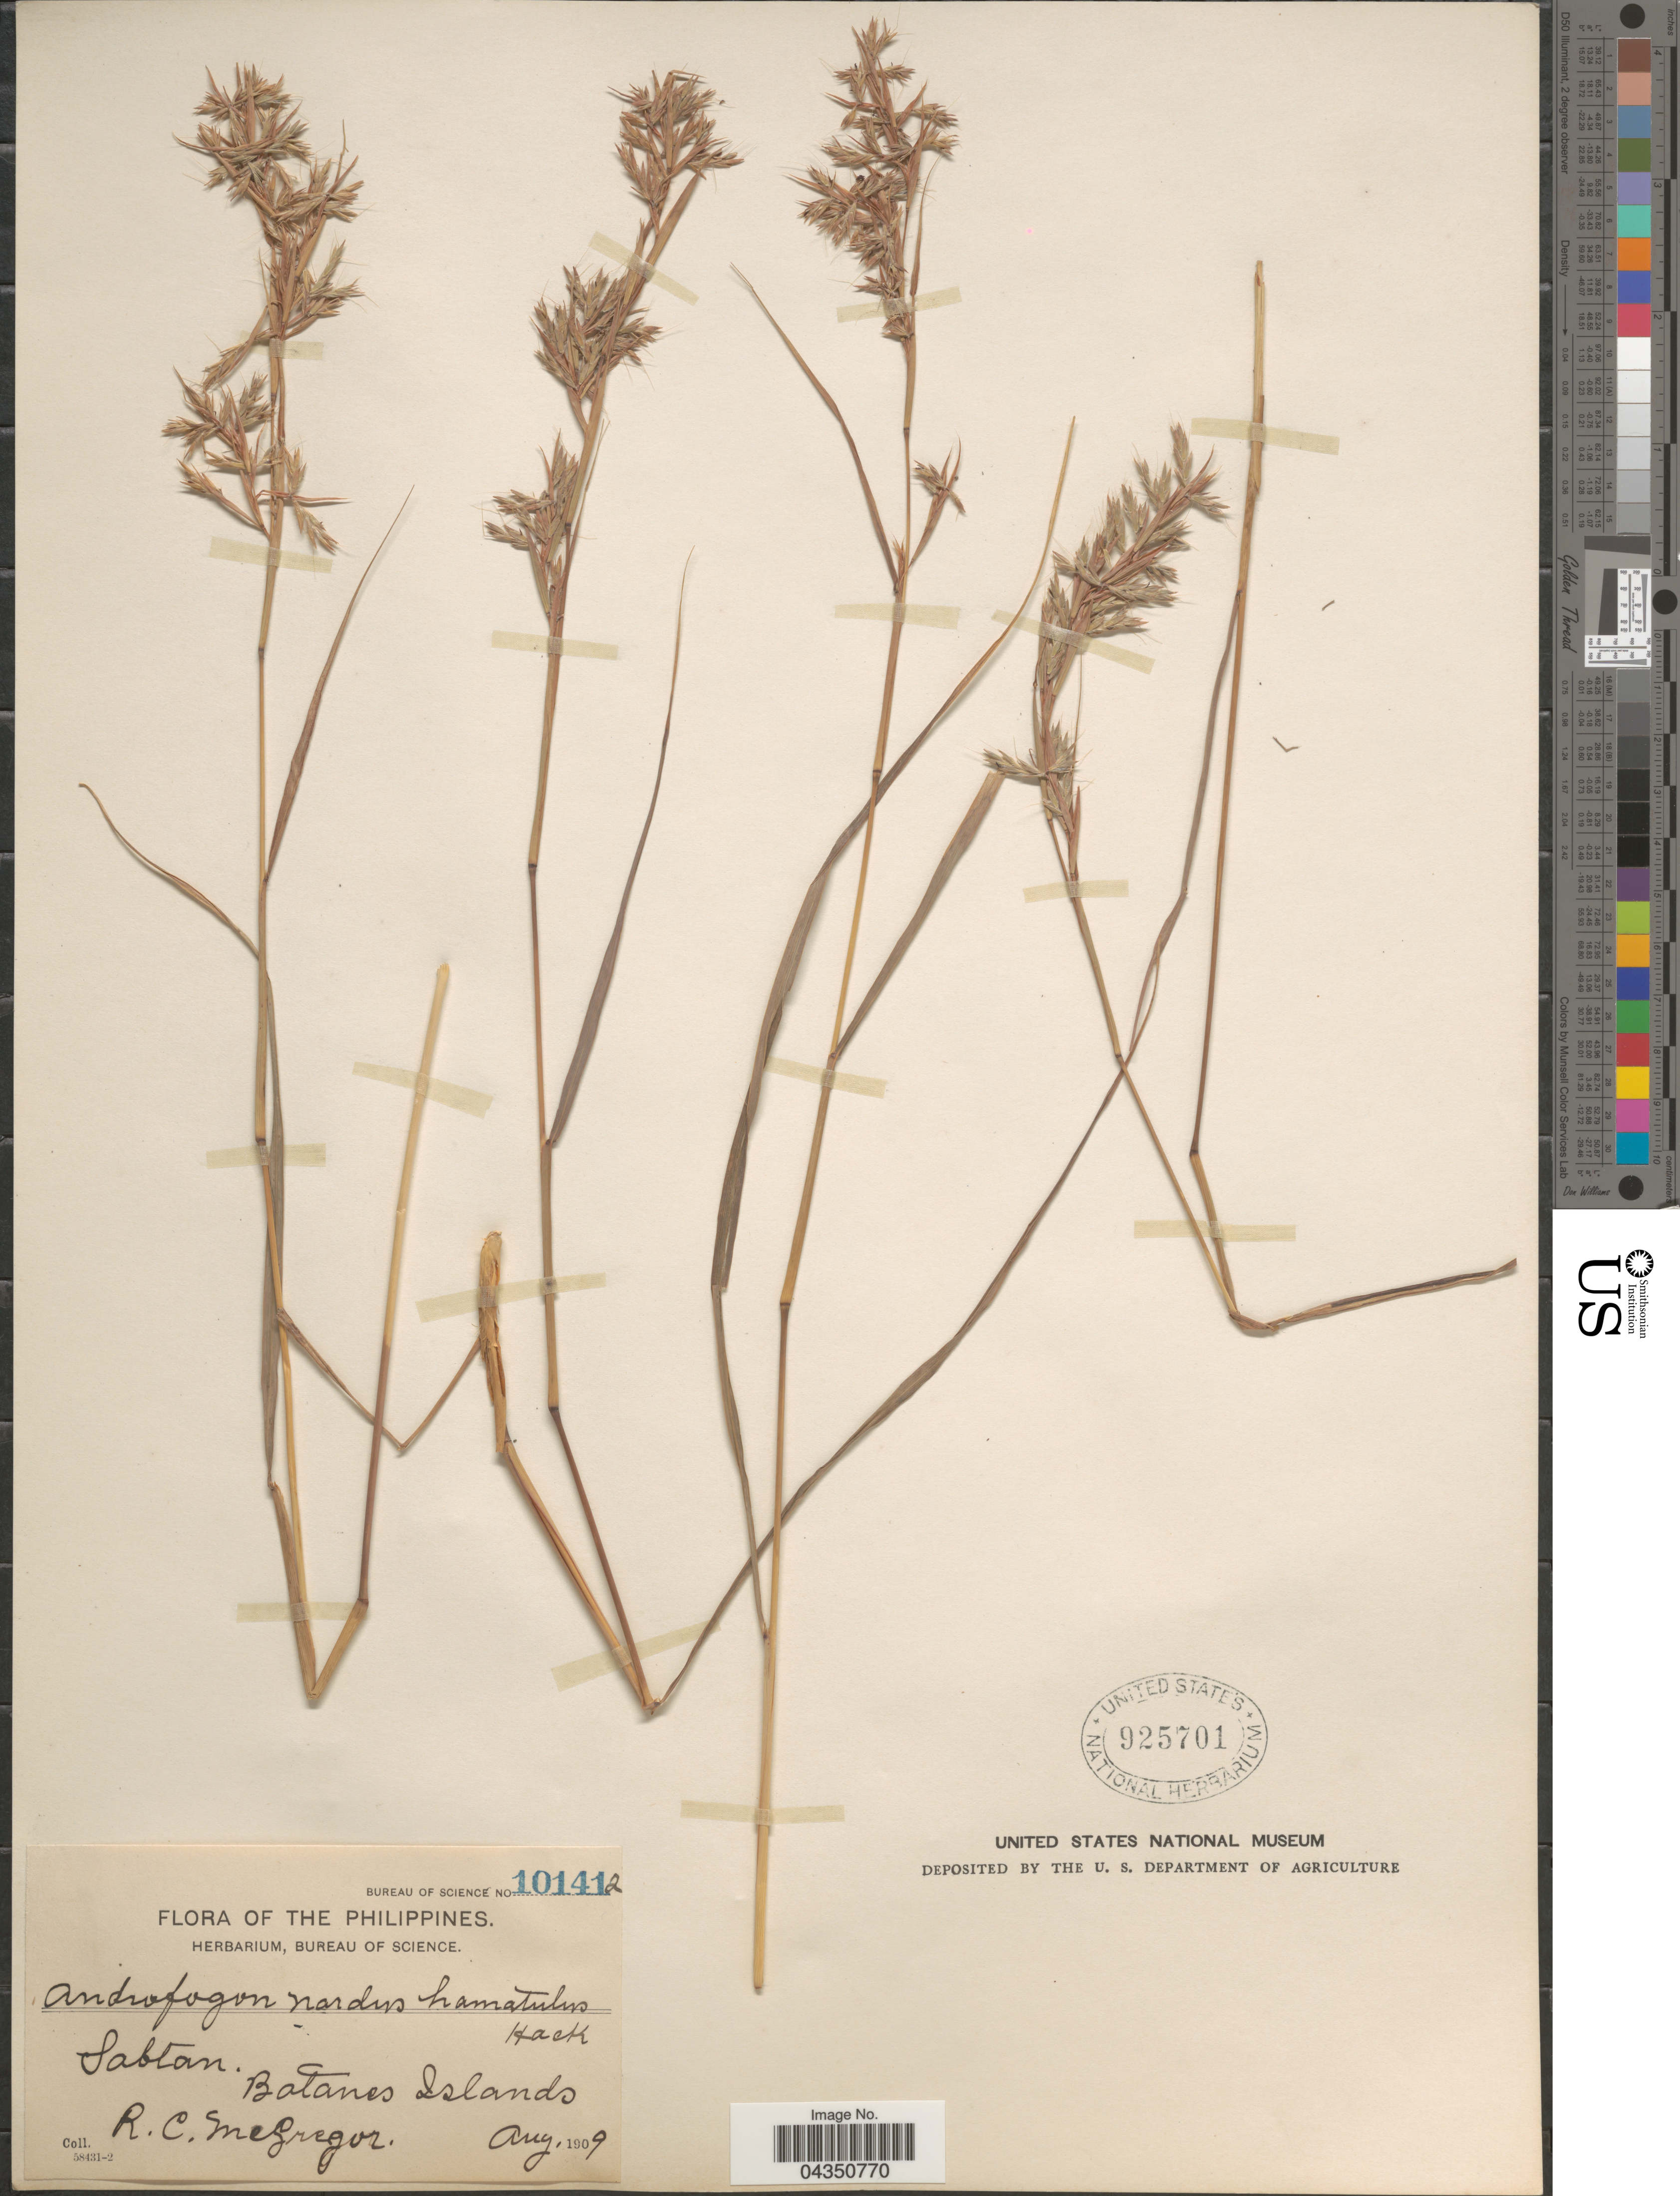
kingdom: Plantae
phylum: Tracheophyta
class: Liliopsida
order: Poales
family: Poaceae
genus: Cymbopogon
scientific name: Cymbopogon tortilis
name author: (J. Presl) A. Camus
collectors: R. C. McGregor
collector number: Bureau of Science 10141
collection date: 1909-08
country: Philippines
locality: Sabtan. Batanes Islands.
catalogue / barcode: US 925701